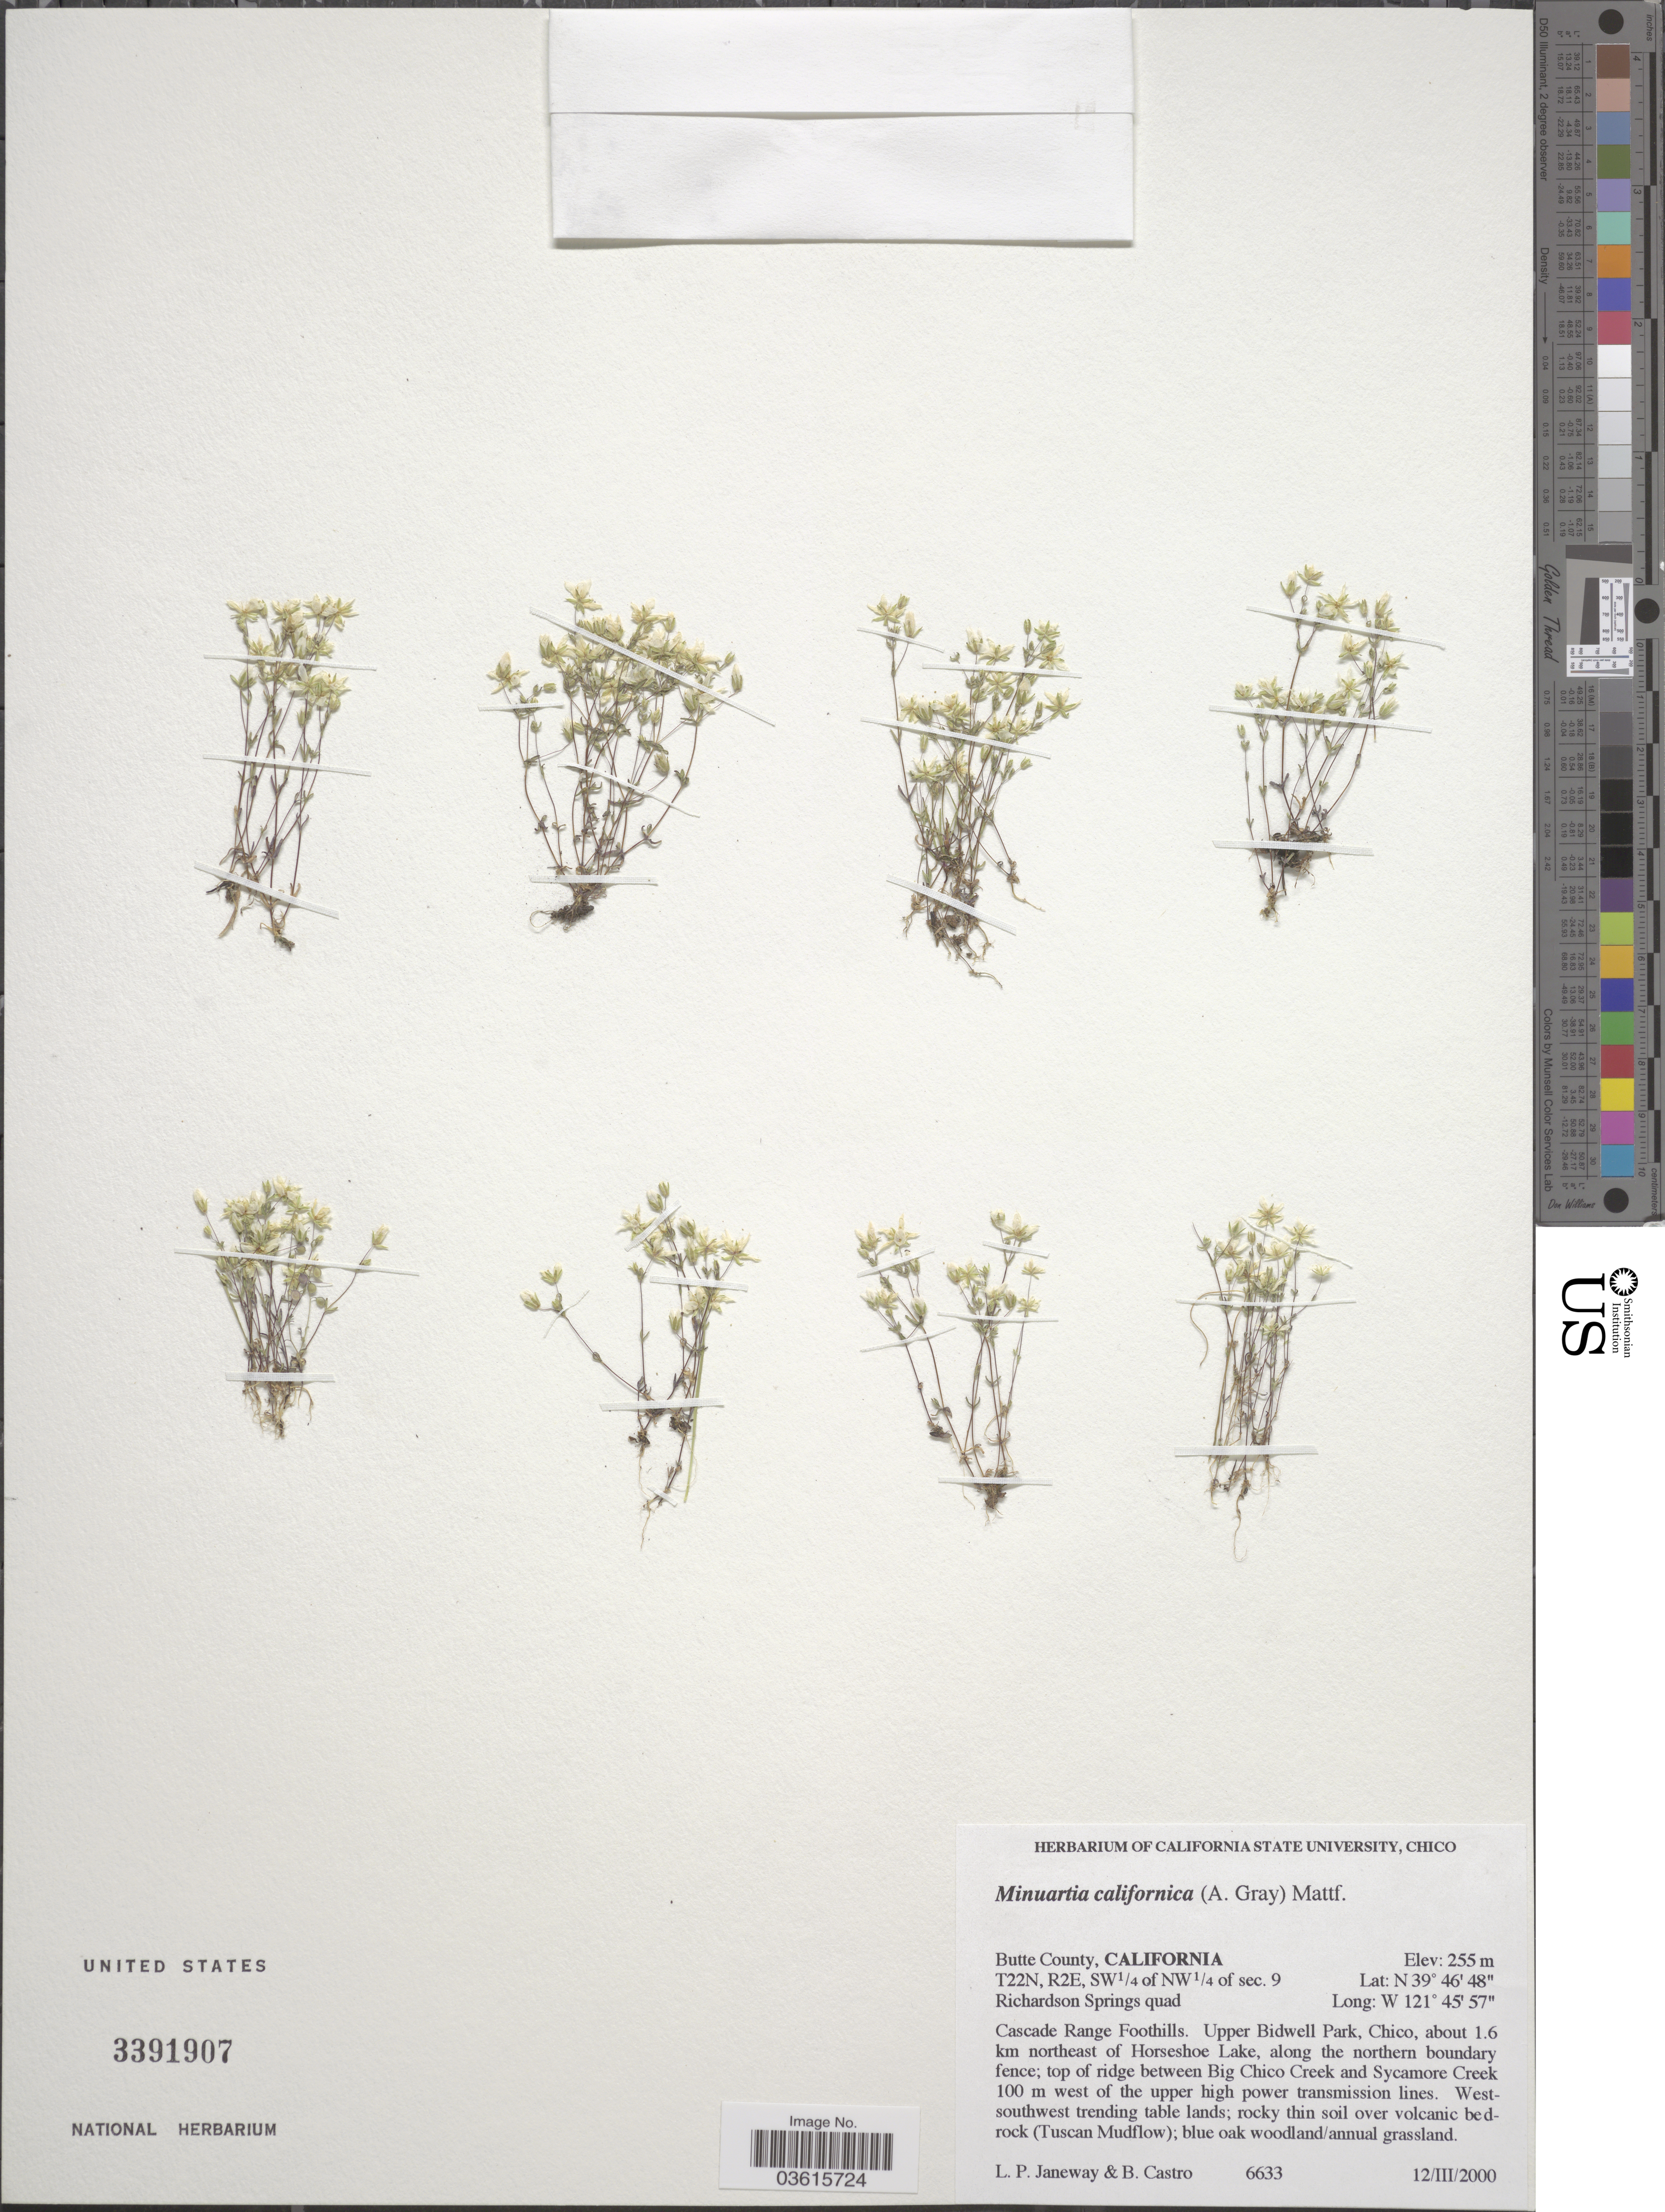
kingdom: Plantae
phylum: Tracheophyta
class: Magnoliopsida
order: Caryophyllales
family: Caryophyllaceae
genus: Minuartia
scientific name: Minuartia californica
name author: (A. Gray) Mattf.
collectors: L. P. Janeway & B. Castro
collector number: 6633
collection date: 2000-03-12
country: United States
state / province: California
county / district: Butte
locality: Butte County. T22N, R2E. SW¼ of NW¼ of sec. 9. Richardson Springs quad. Cascade Range Foothills. Upper Bidwell Park, Chico, about 1.6 km northeast of Horseshoe Lake, along the northern boundary fence; top of ridge between Big Chico Creek and Sycamore Creek 100 m west of the upper high power transmission lines.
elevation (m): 255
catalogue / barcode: US 3391907